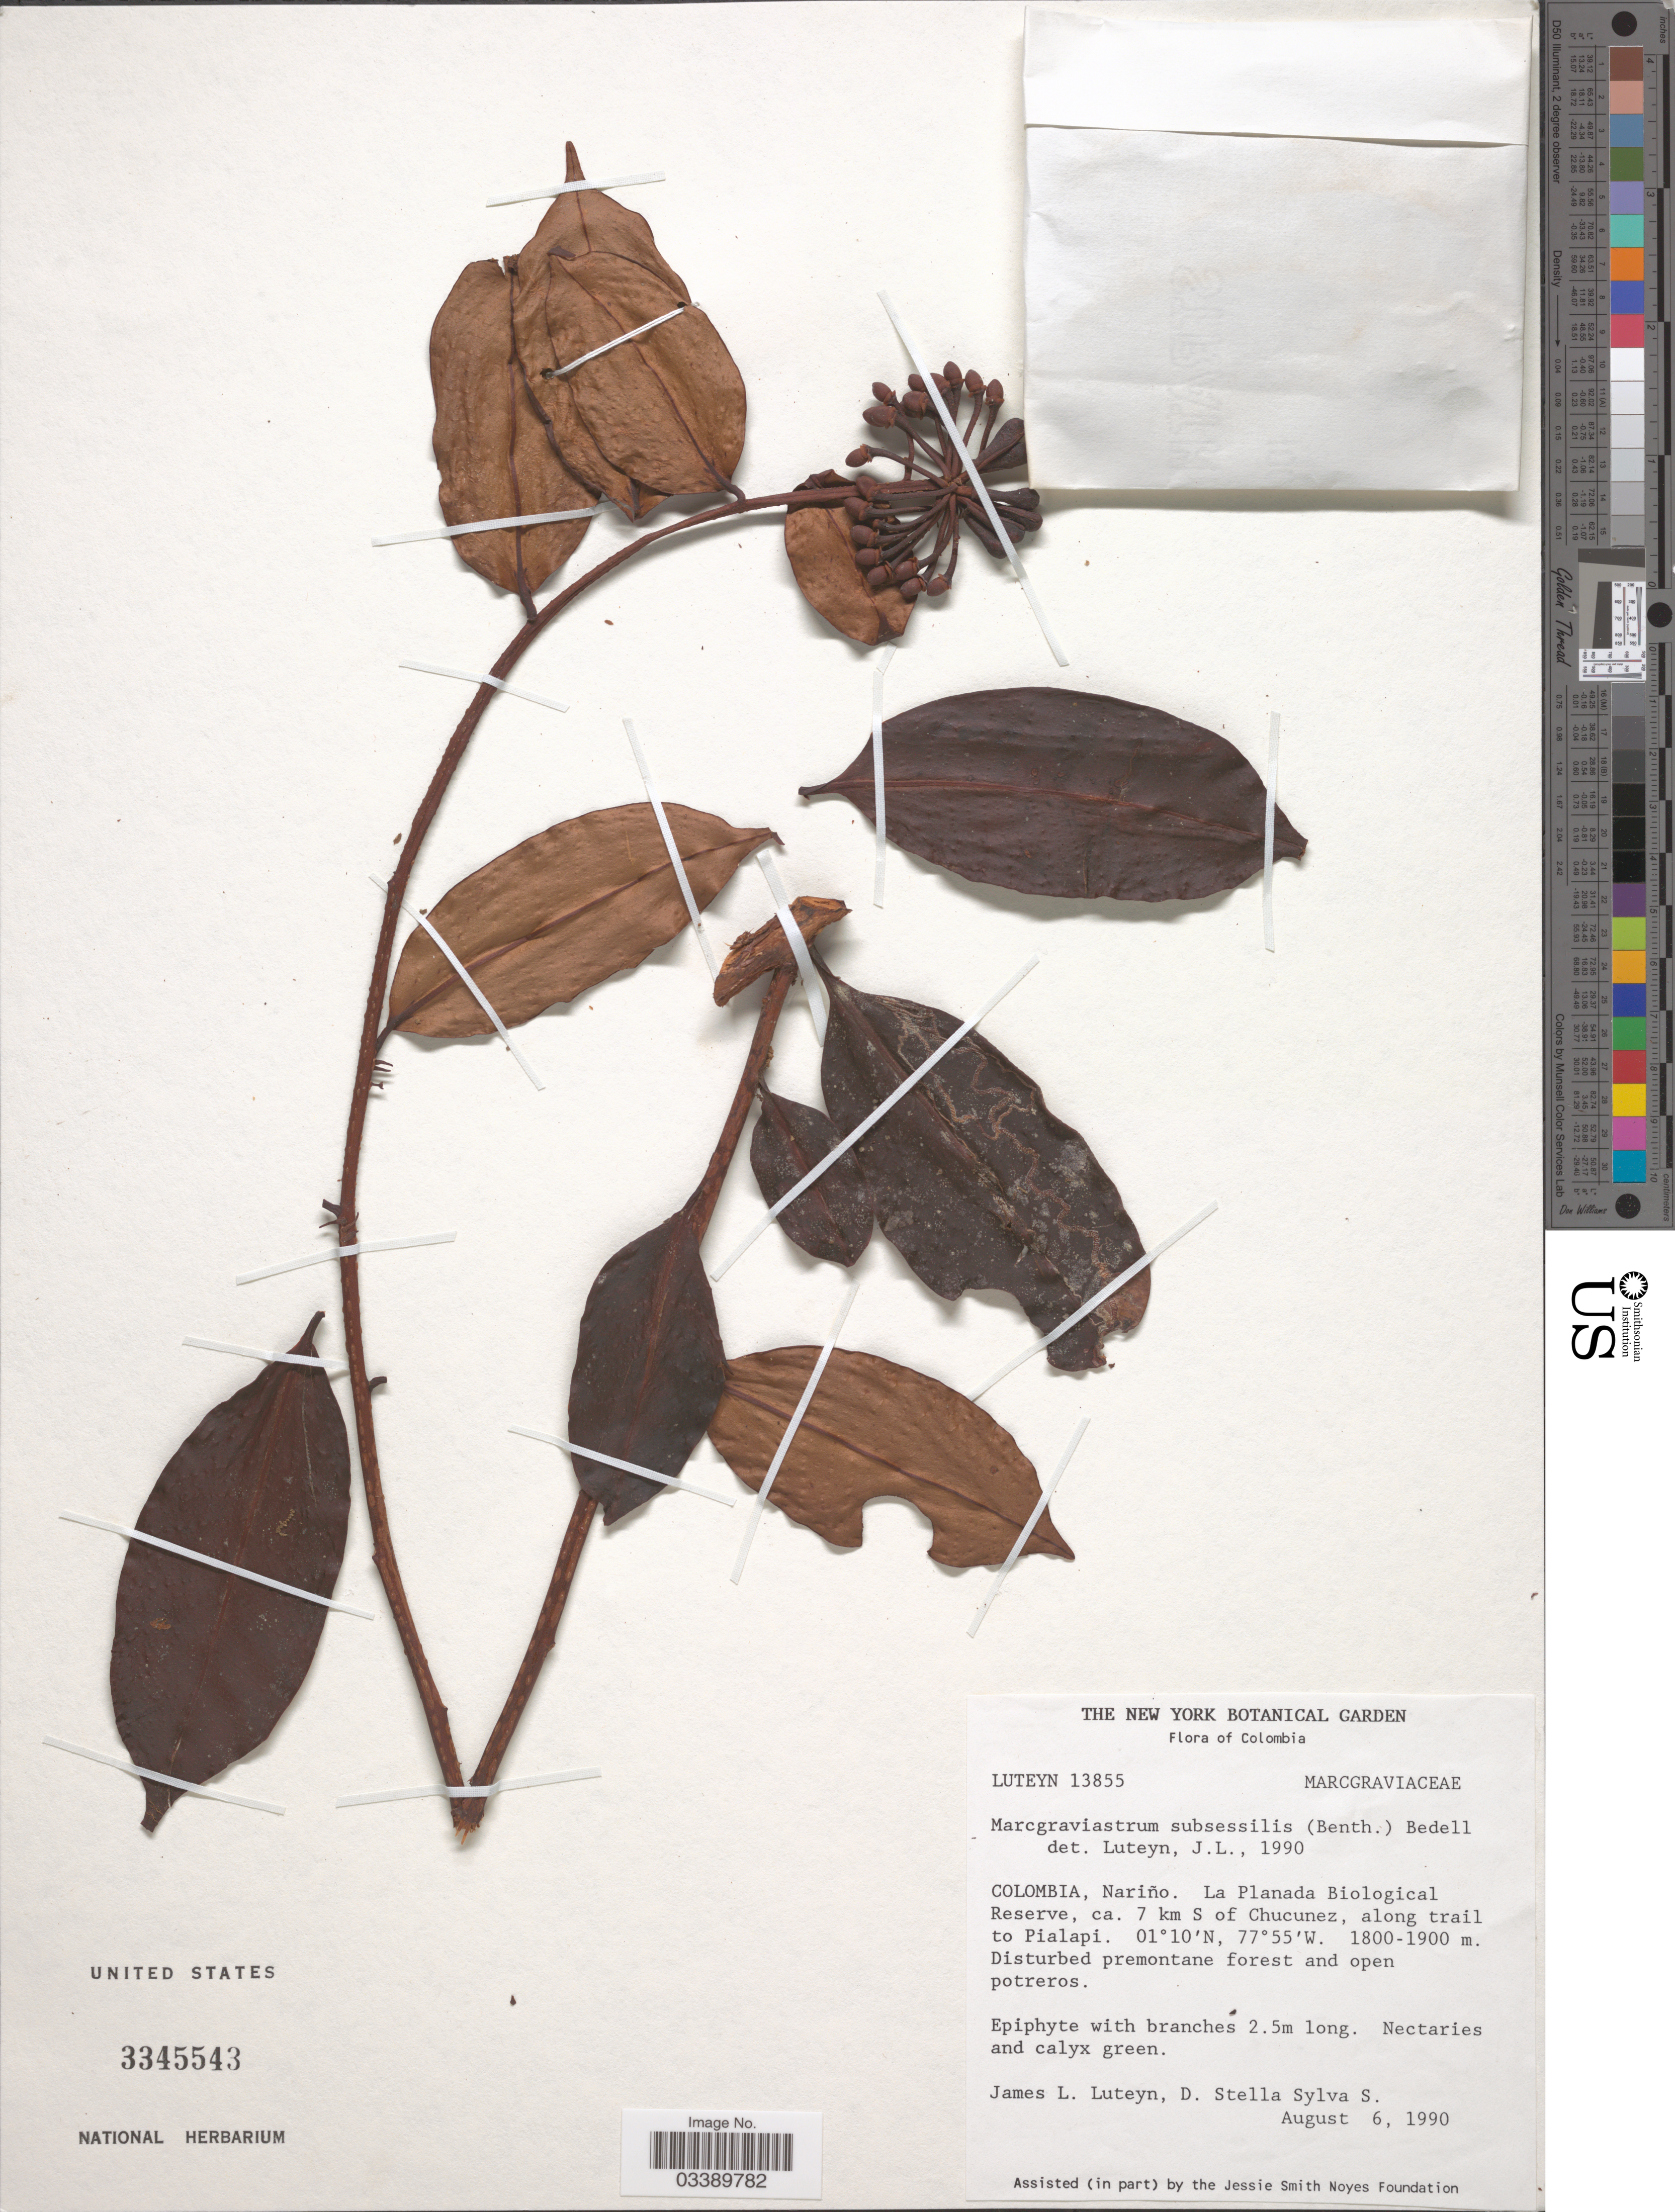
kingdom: Plantae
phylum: Tracheophyta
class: Magnoliopsida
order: Ericales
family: Marcgraviaceae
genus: Marcgraviastrum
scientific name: Marcgraviastrum subsessile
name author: (Benth.) Bedell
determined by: Luteyn, J. L.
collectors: J. L. Luteyn & Stella Sylva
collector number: LUTEYN 13855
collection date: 1990-08-06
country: Colombia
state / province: Nariño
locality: La Planada Biological Reserve, ca. 7 km S of Chucunez, along trail to Pialapi.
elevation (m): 1800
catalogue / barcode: US 3345543